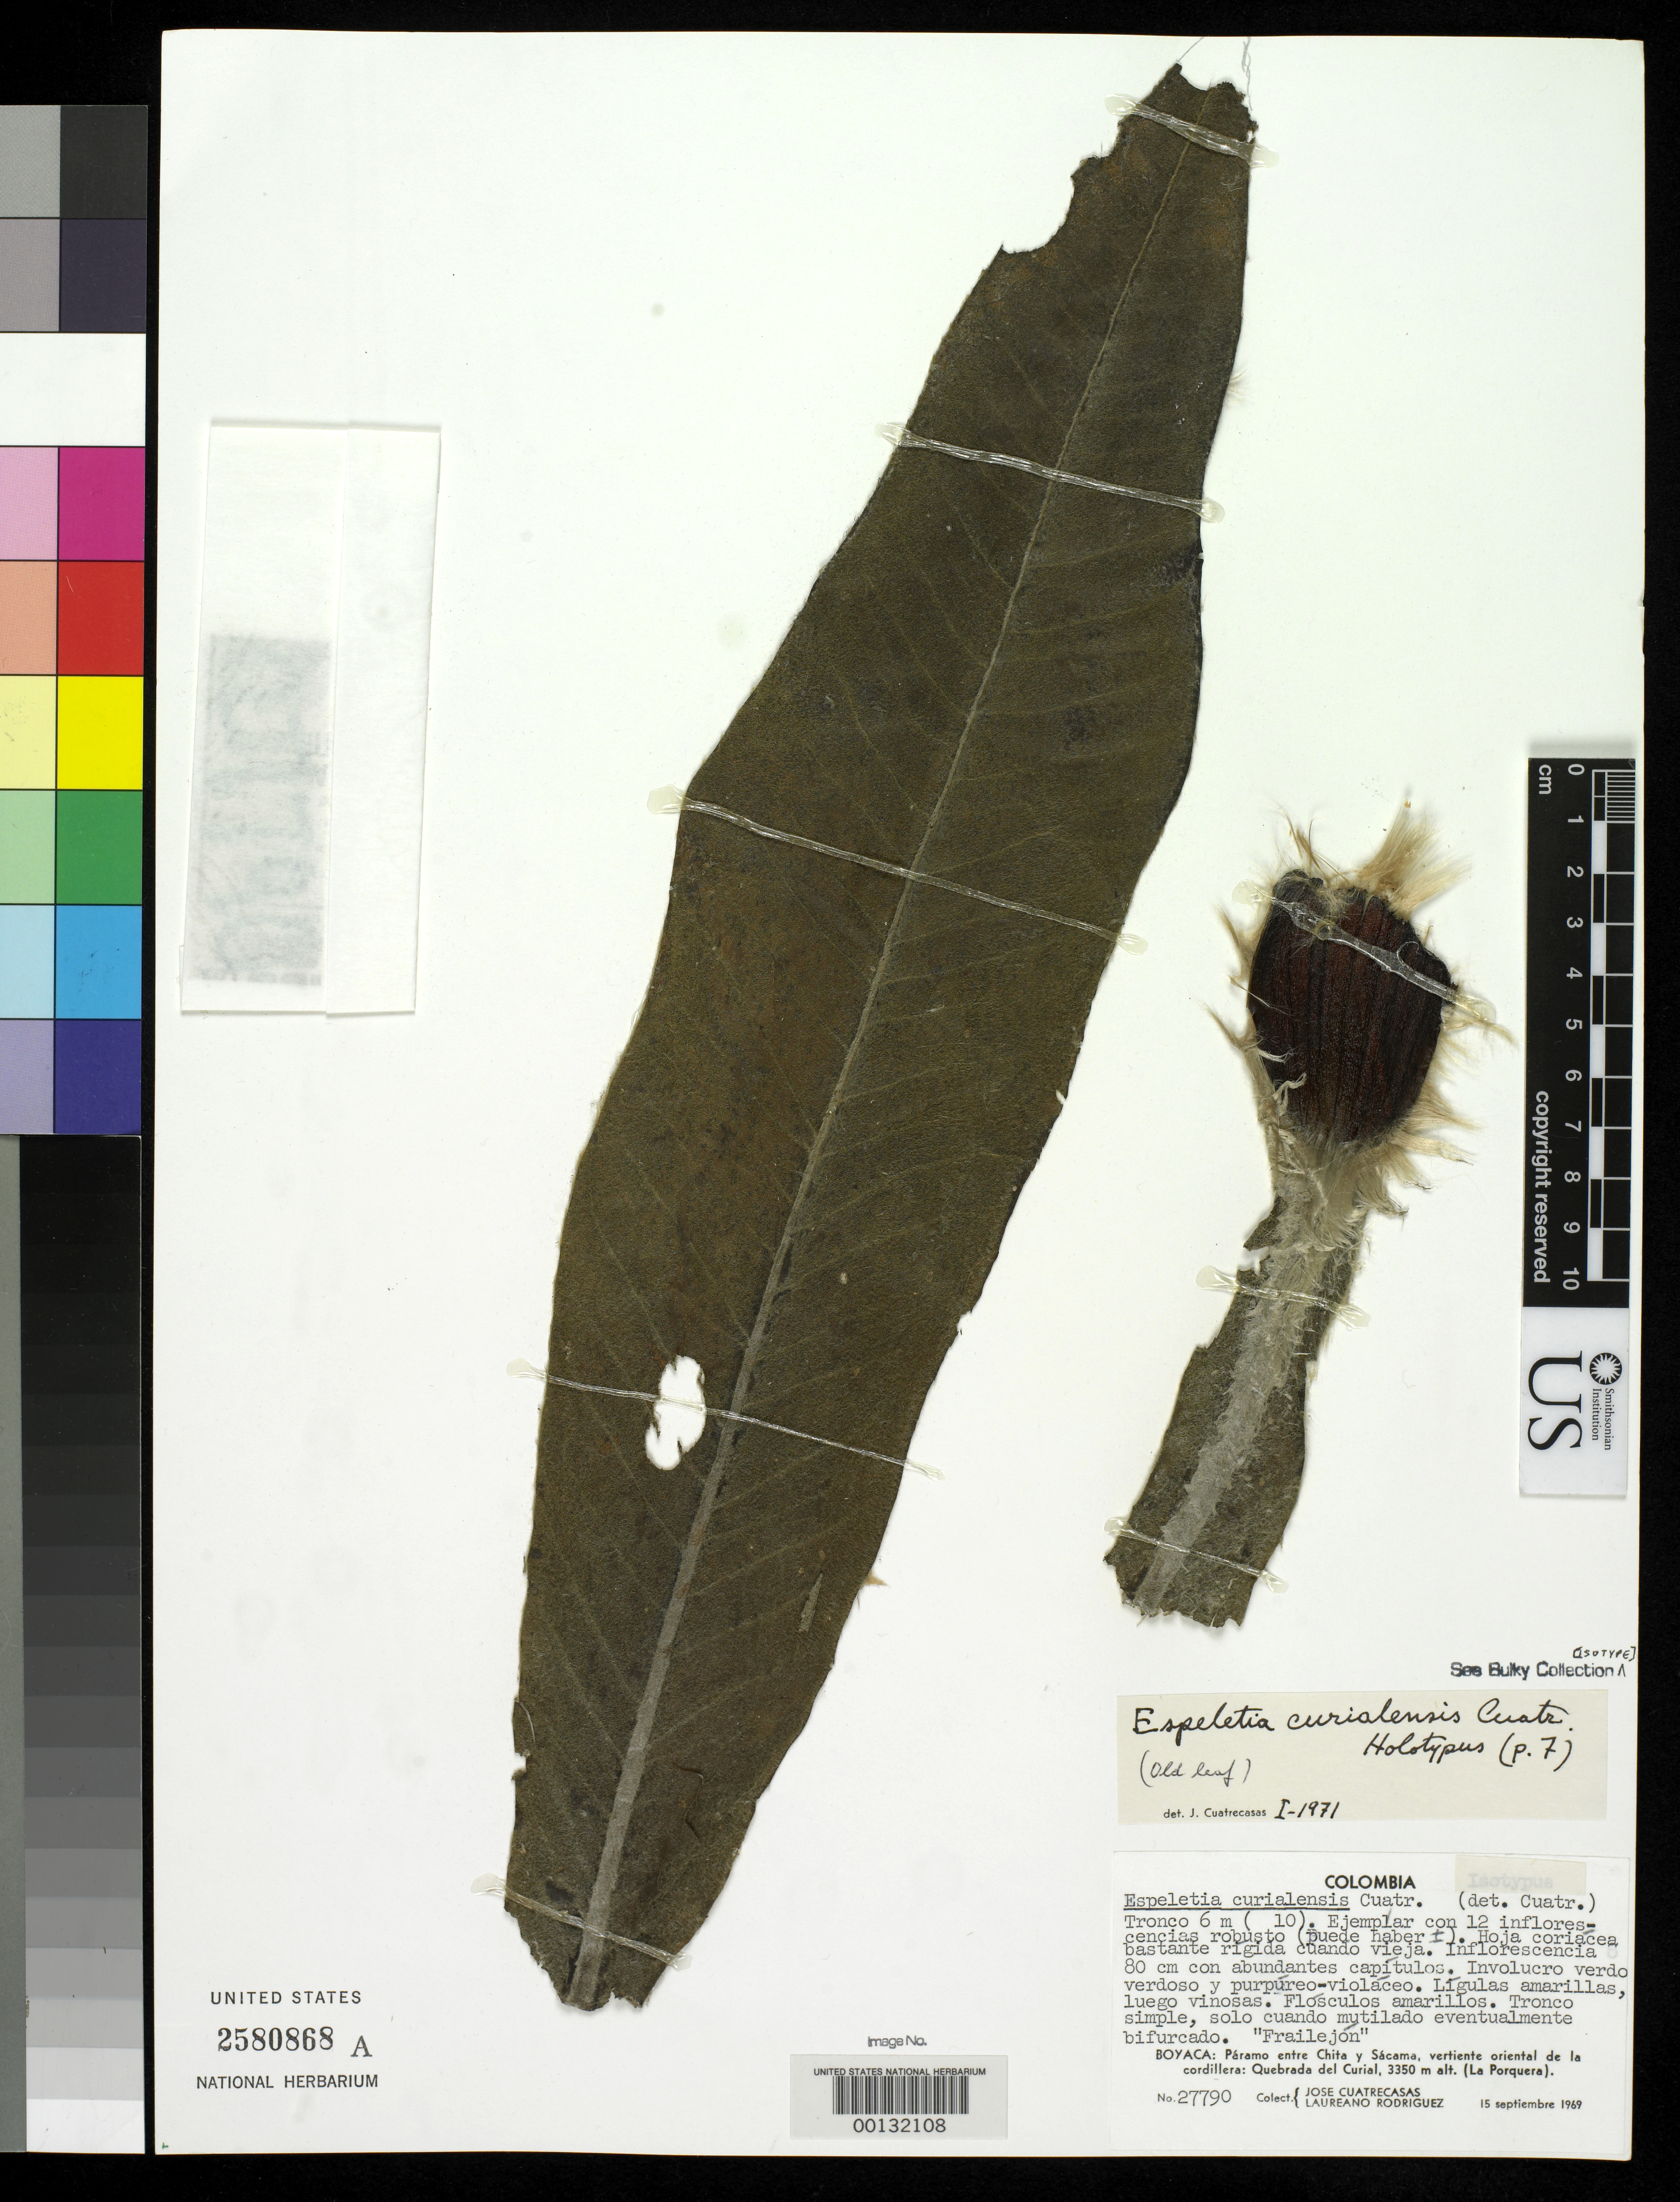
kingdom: Plantae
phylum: Tracheophyta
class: Magnoliopsida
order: Asterales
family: Asteraceae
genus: Espeletia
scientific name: Espeletia curialensis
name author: Cuatrec.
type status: Holotype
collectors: J. Cuatrecasas & L. Rodriguez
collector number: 27790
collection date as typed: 15 Sep 1969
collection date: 1969-09-15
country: Colombia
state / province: Boyacá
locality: Páramo entre Chita y Sacama, Quebrada del Curial, La Porquera.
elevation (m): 3350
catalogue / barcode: US 2580868A